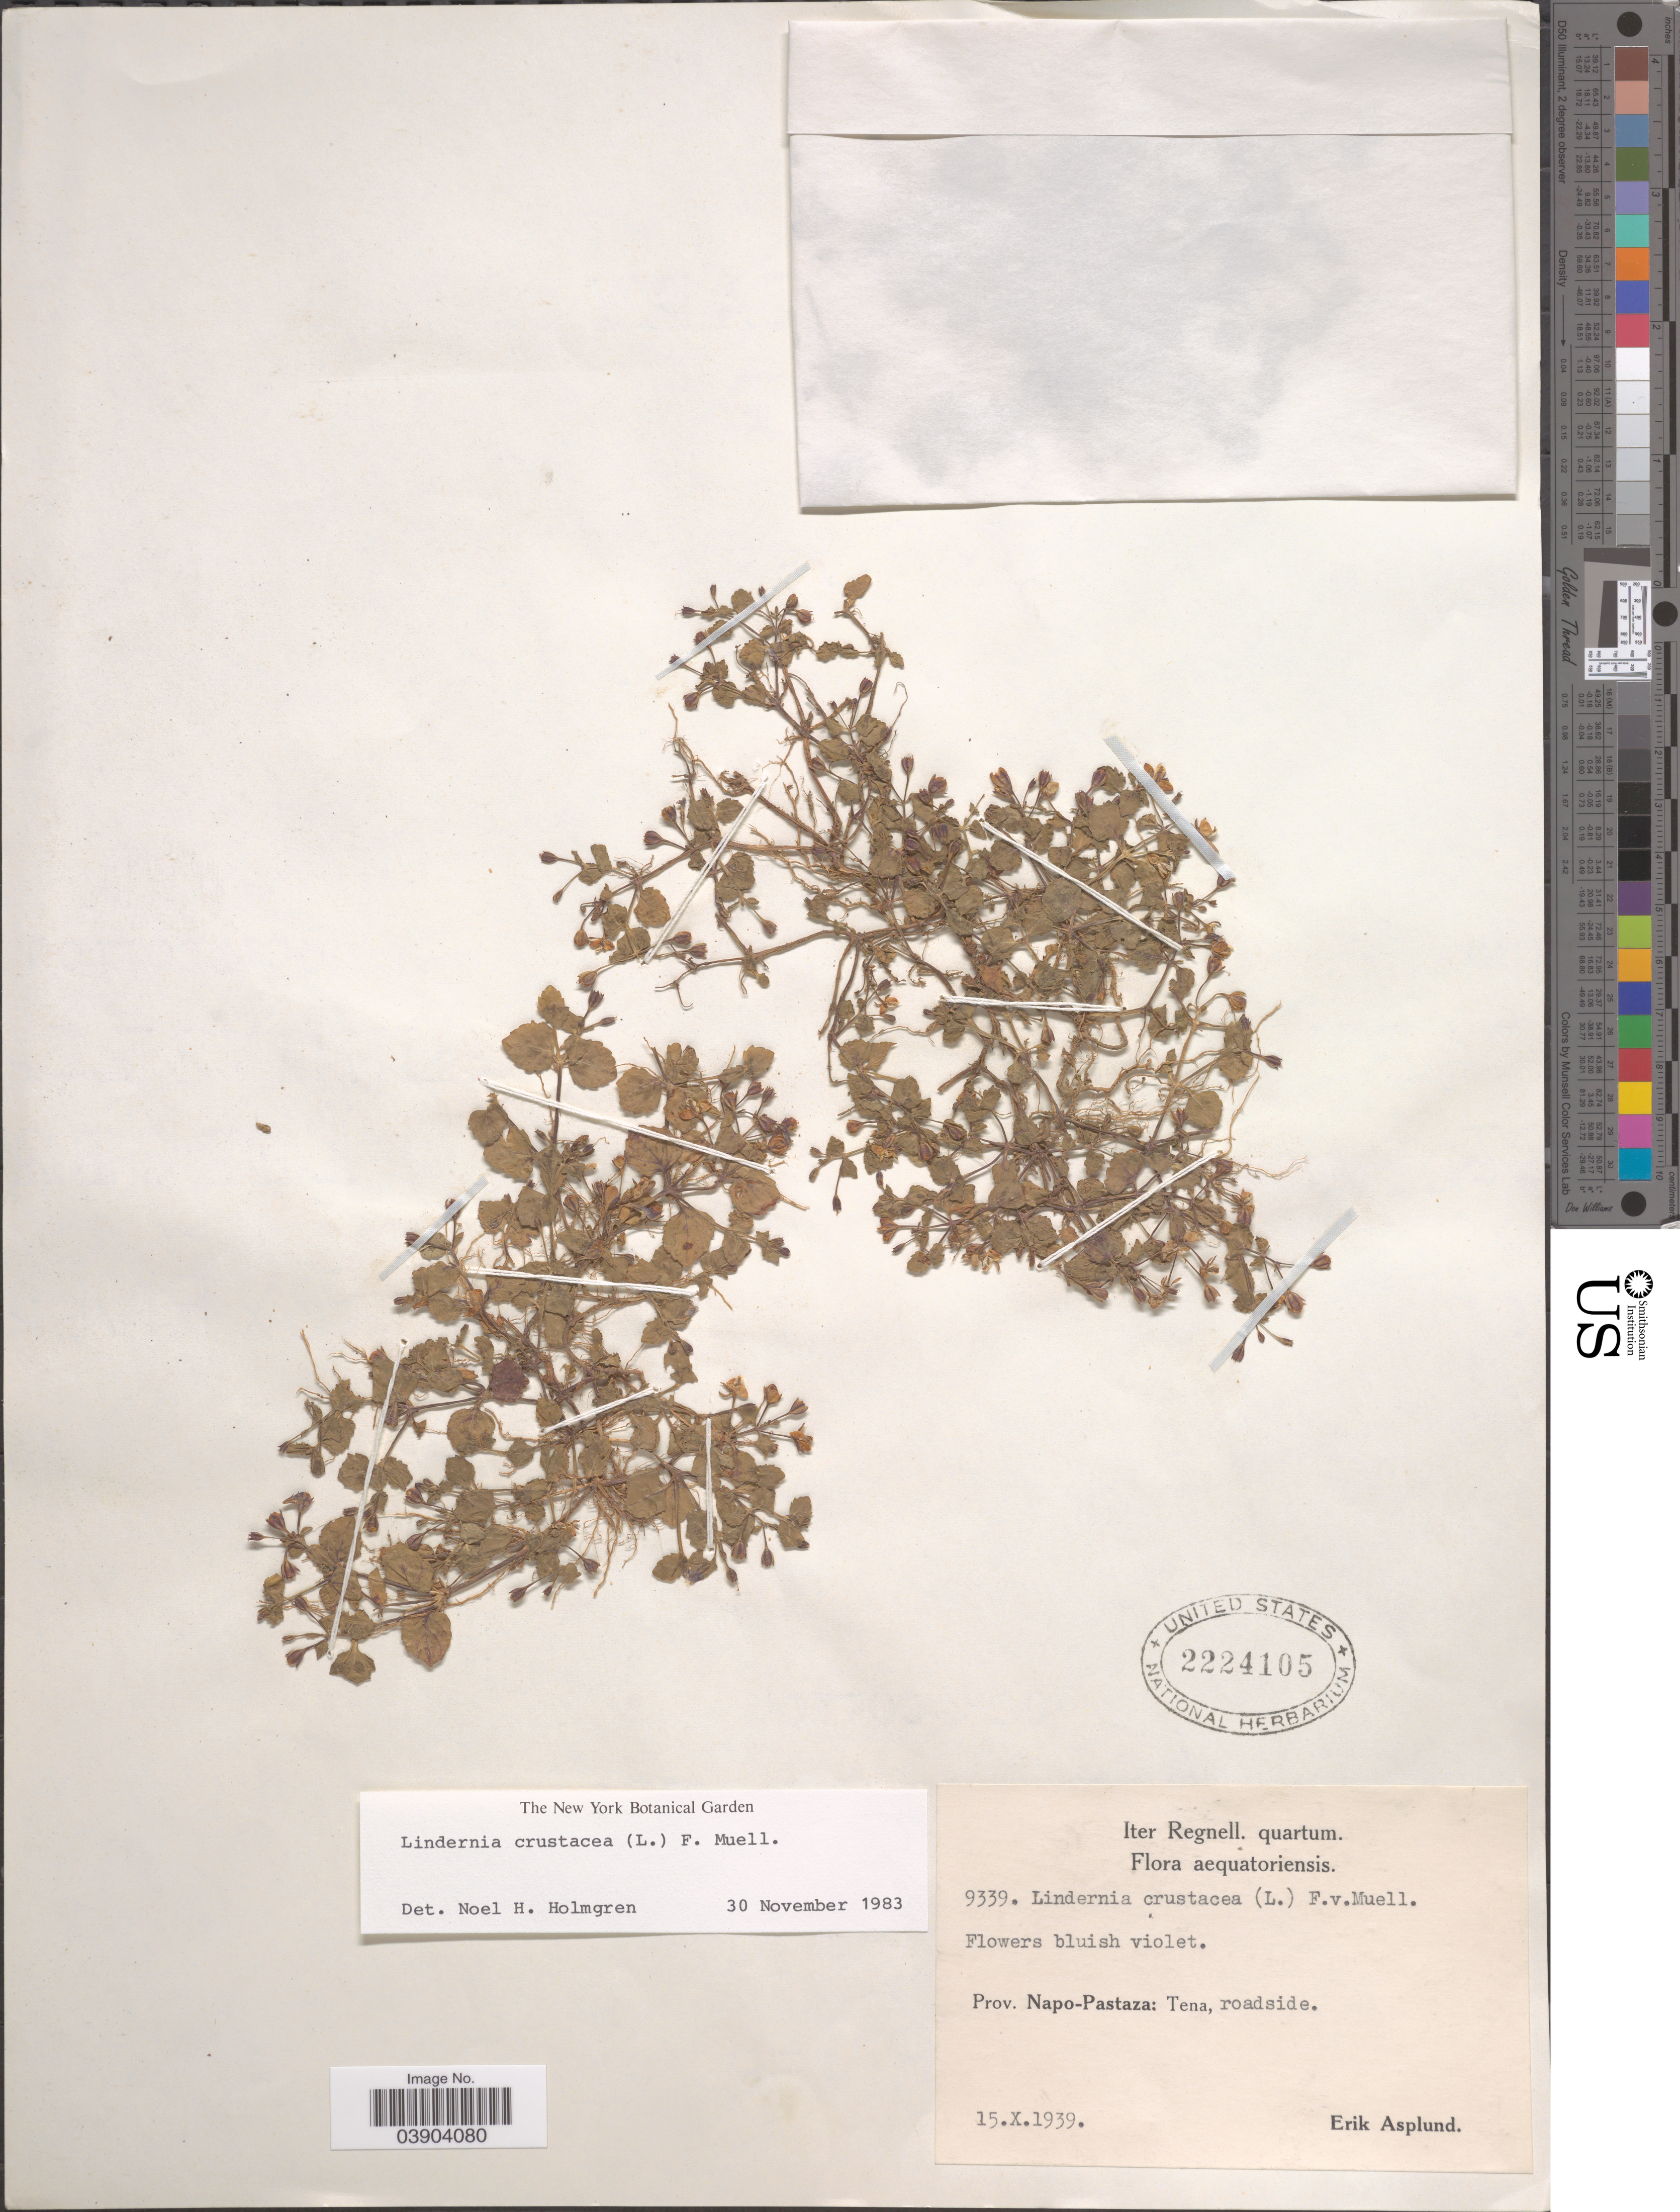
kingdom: Plantae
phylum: Tracheophyta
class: Magnoliopsida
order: Lamiales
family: Linderniaceae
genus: Lindernia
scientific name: Lindernia crustacea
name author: (L.) F. Muell.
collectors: E. Asplund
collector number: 9339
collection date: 1939-10-15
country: Ecuador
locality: Prov. Napo-Pastaza: Tena, roadside.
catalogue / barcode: US 2224105